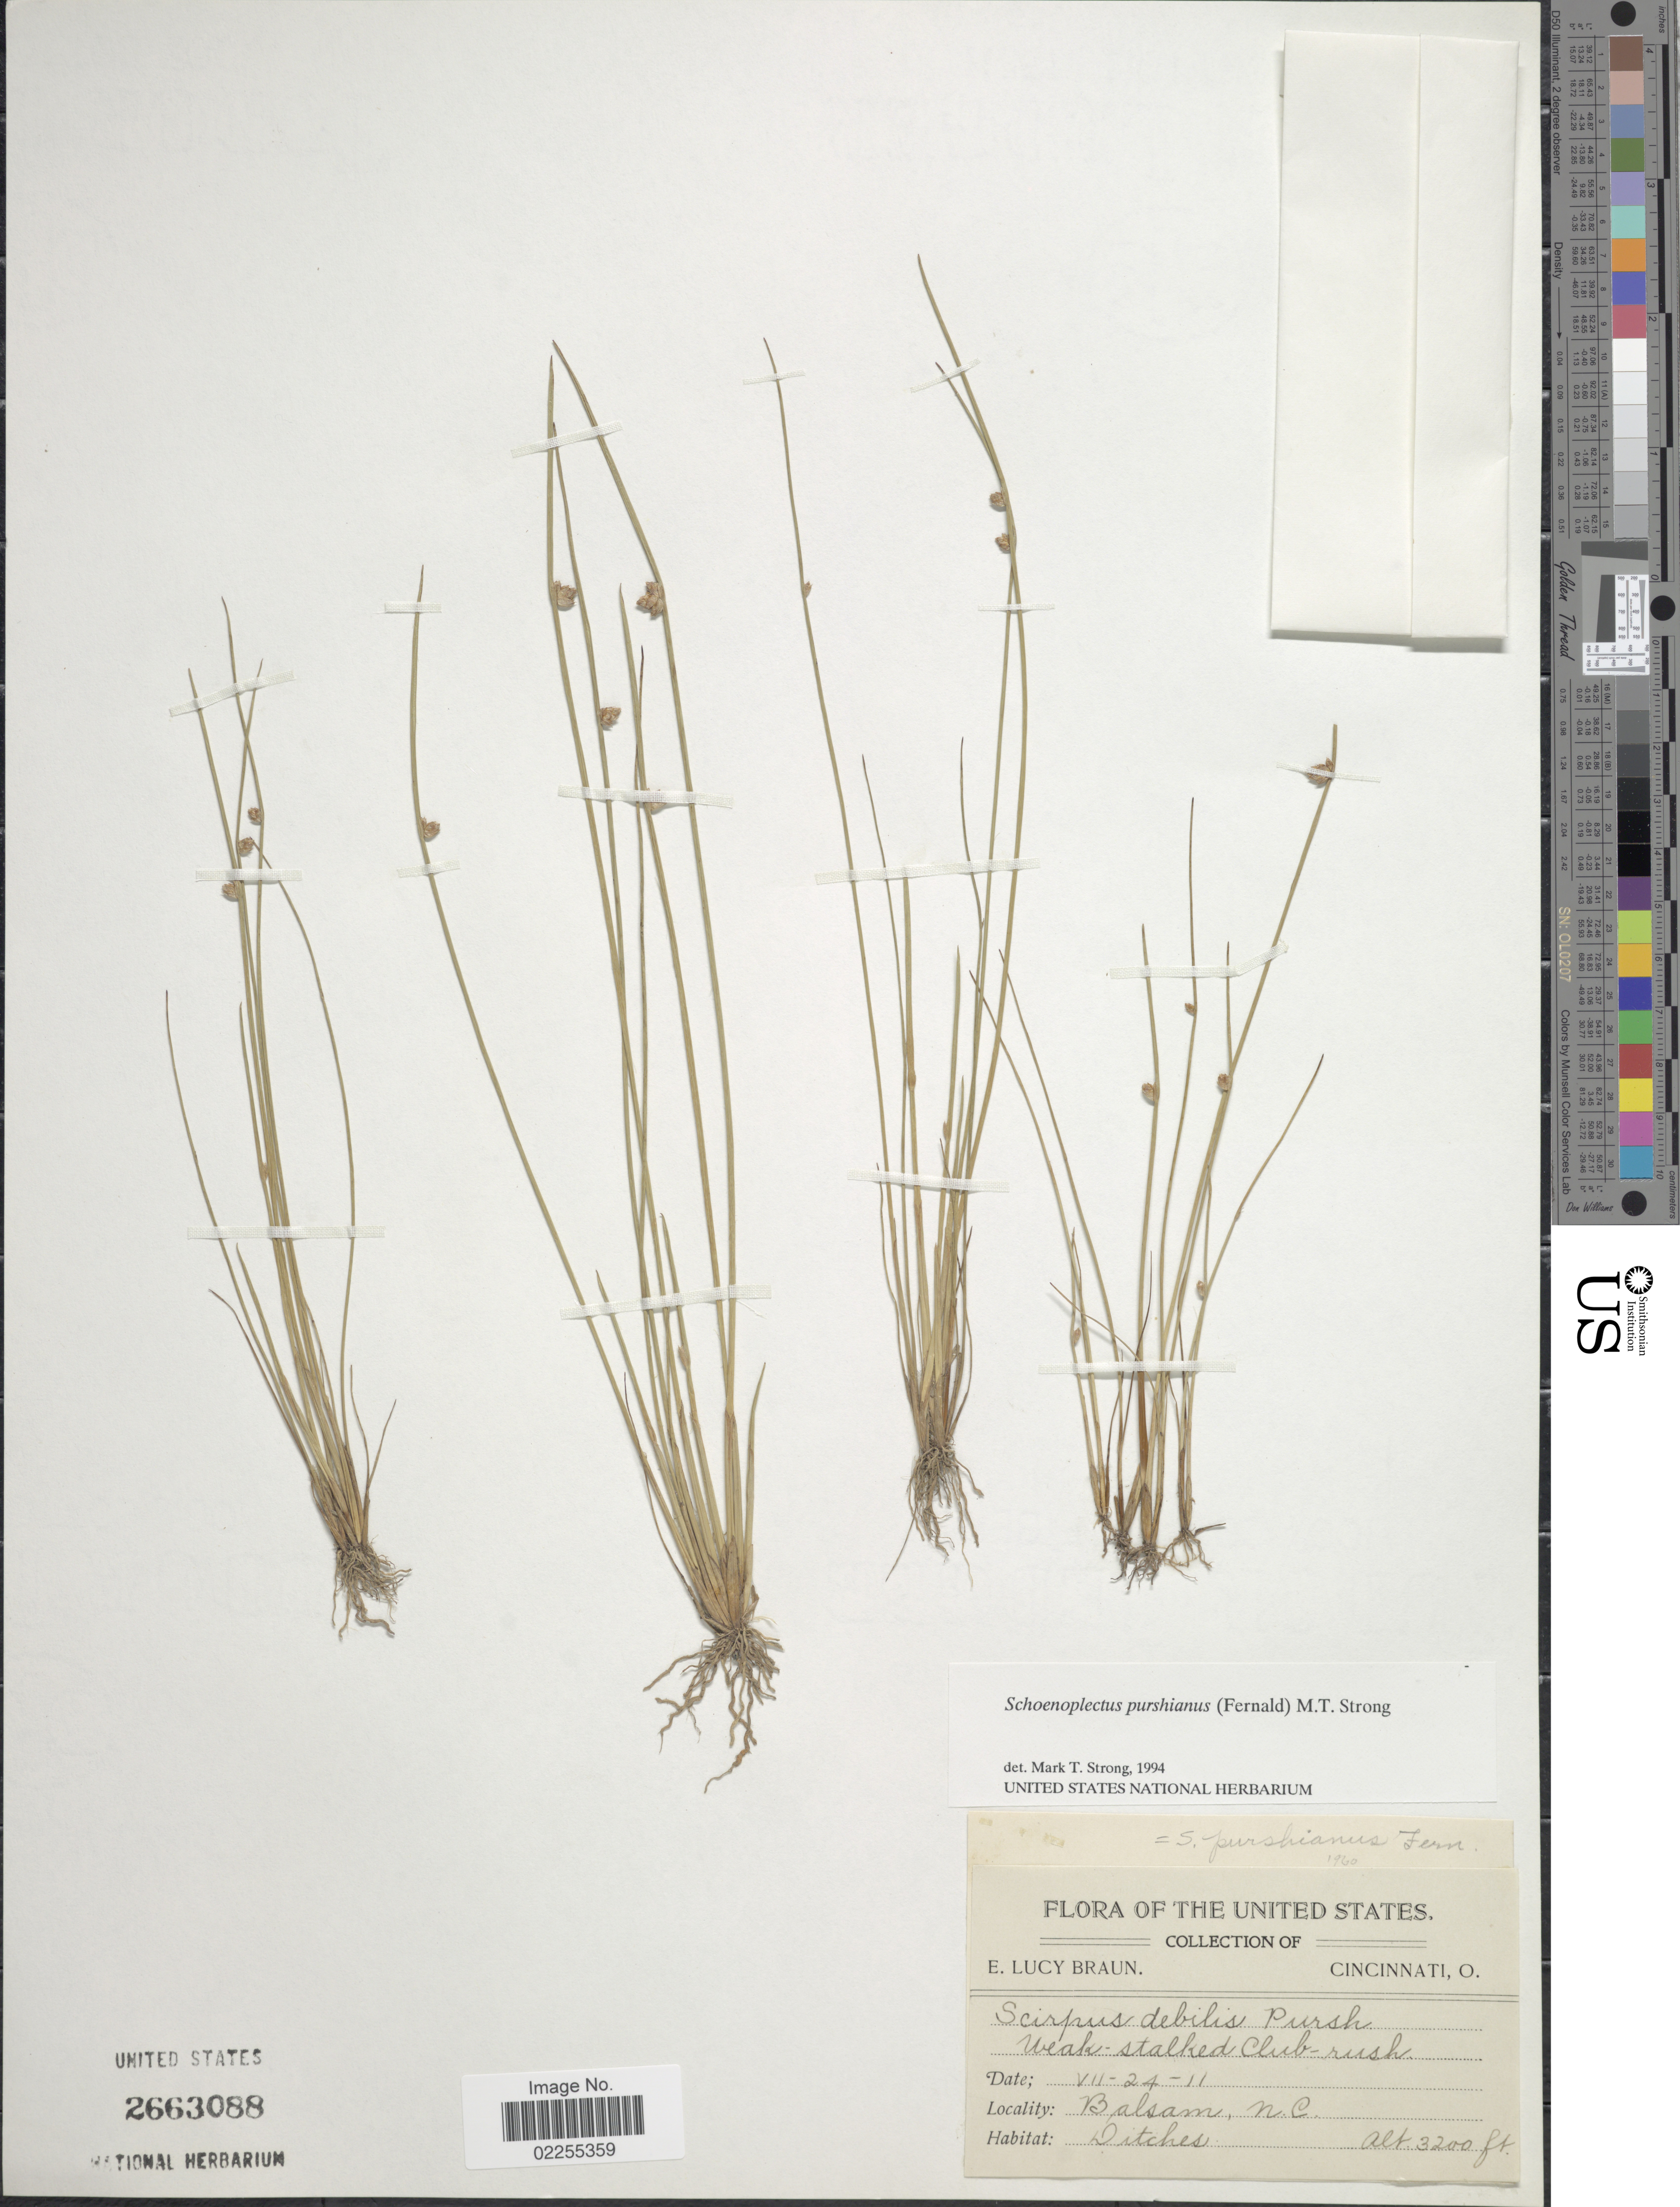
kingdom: Plantae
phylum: Tracheophyta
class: Liliopsida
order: Poales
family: Cyperaceae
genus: Schoenoplectus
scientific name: Schoenoplectus purshianus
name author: (Fernald) M.T. Strong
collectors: E. L. Braun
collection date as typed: Transcribed d/m/y: 24/7/11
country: United States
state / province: North Carolina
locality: Balsam, ditches.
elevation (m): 975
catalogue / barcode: US 2663088